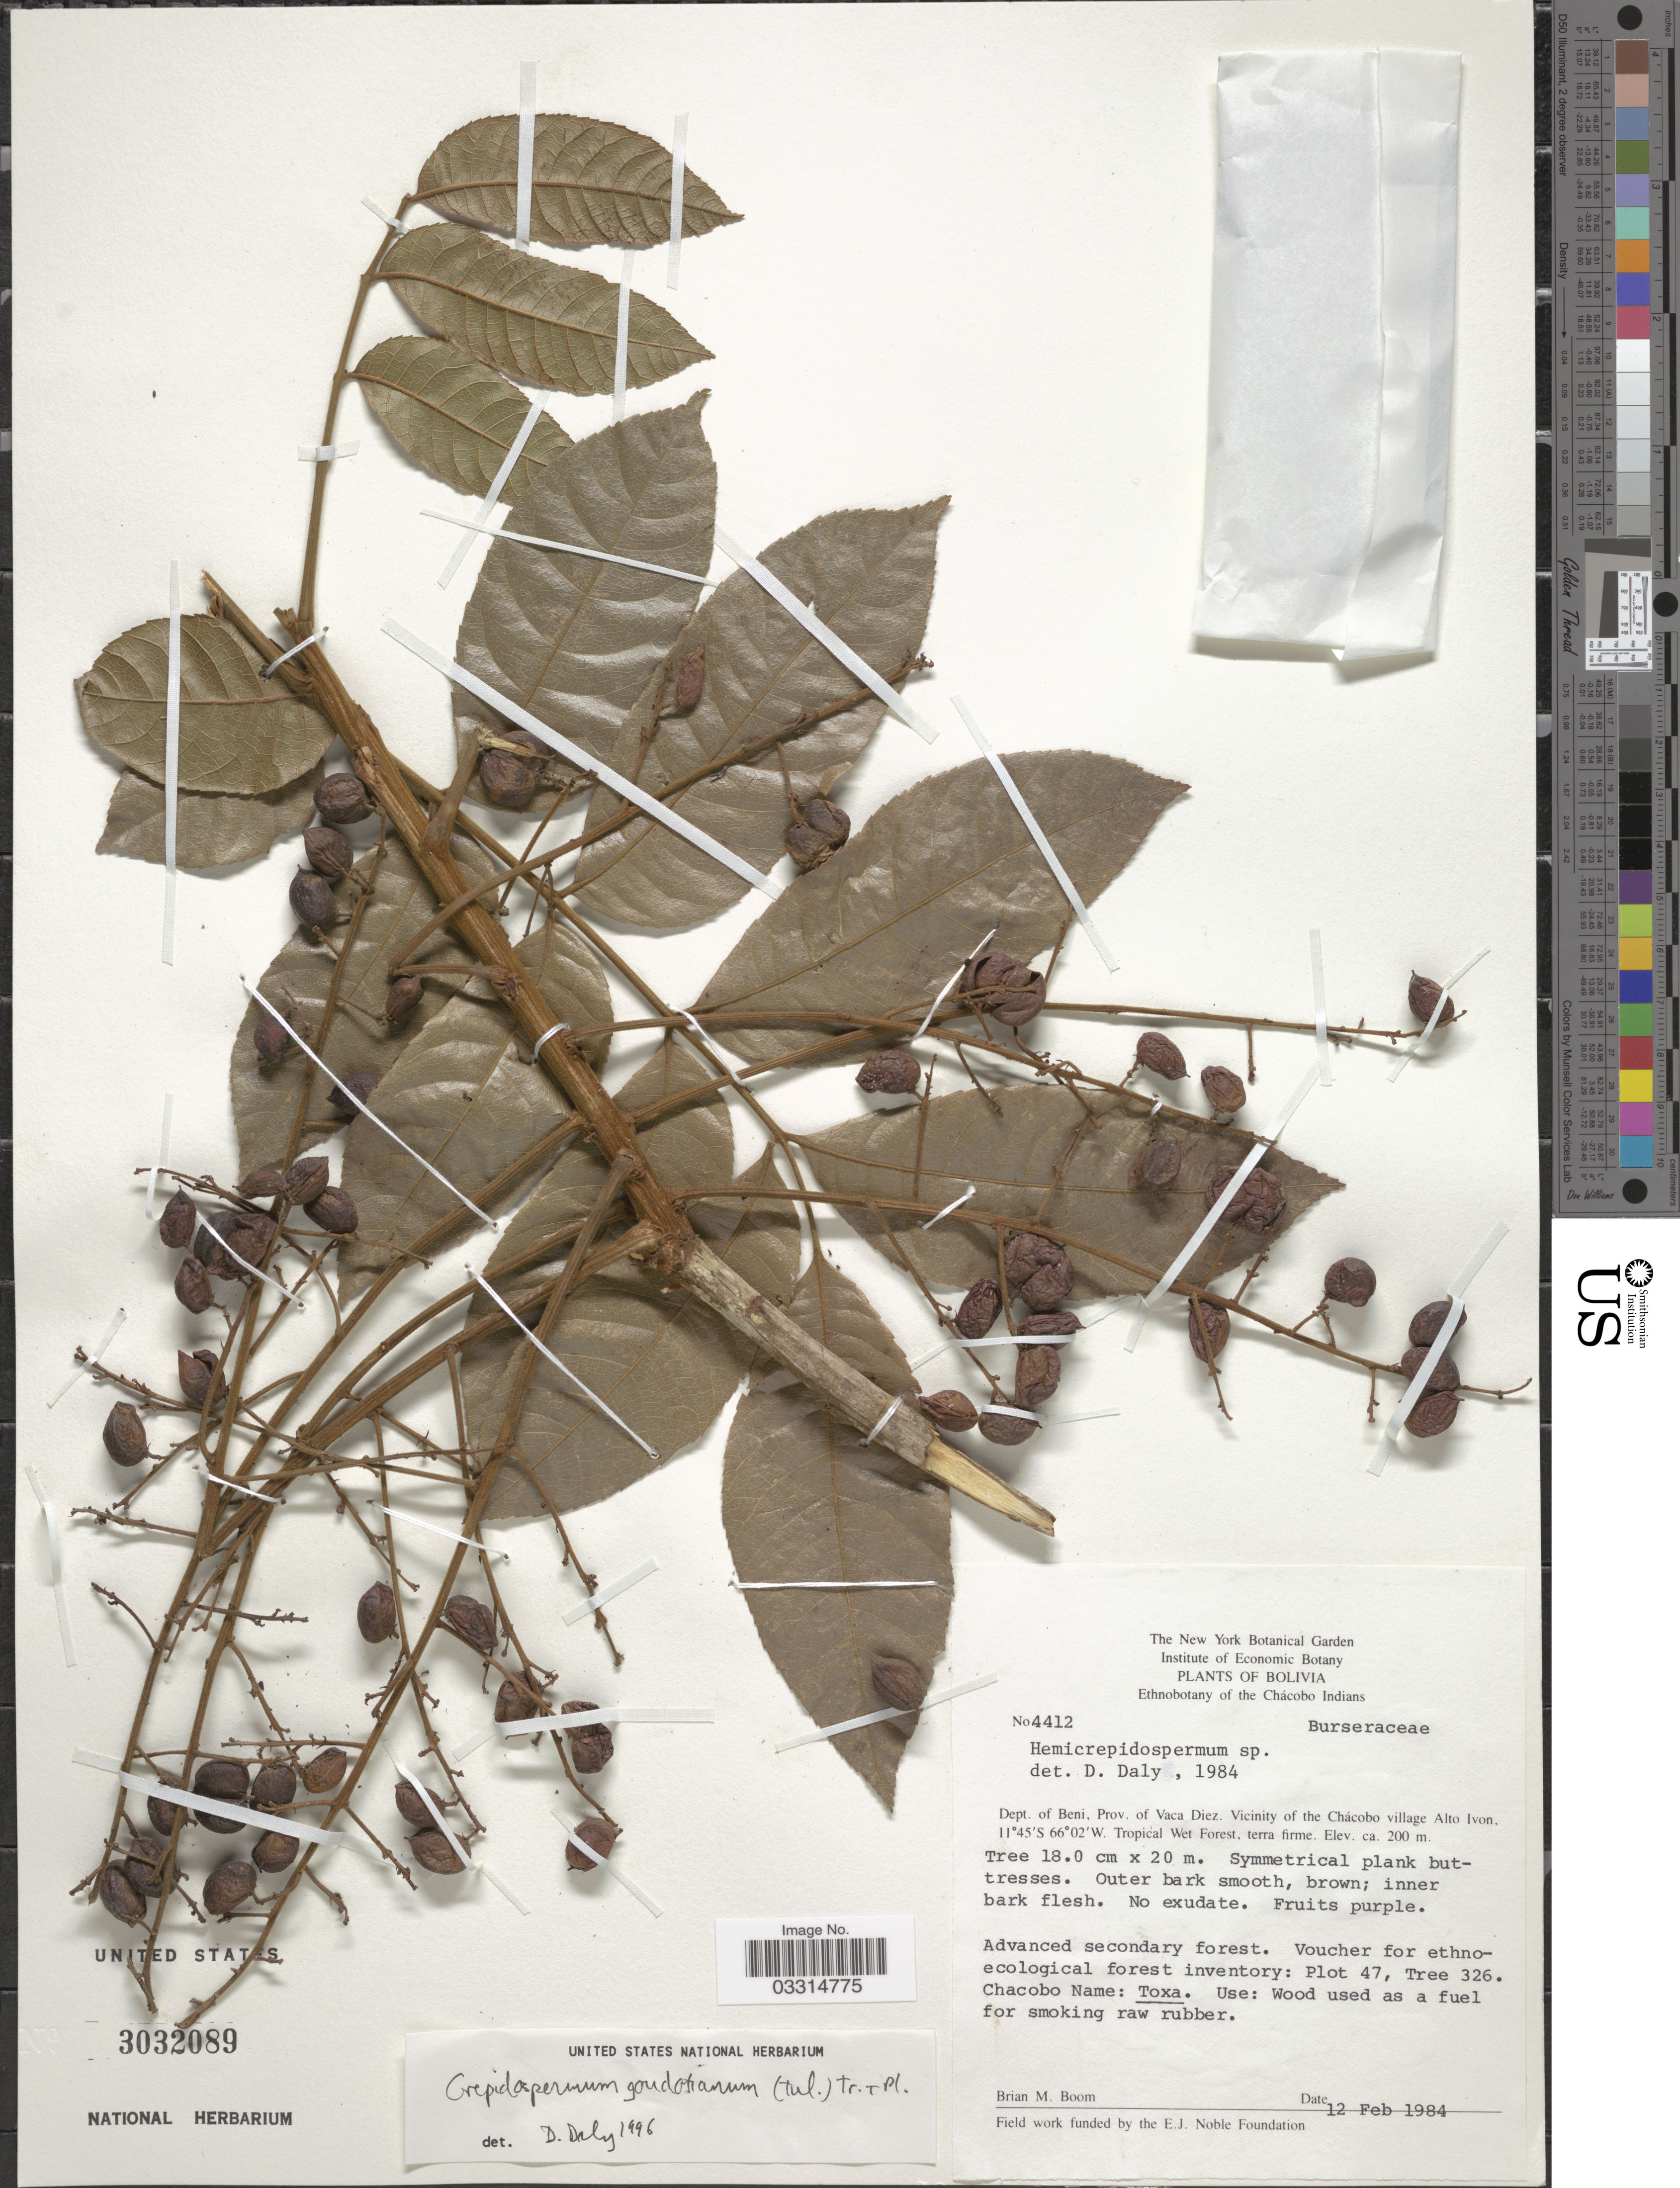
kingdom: Plantae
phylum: Tracheophyta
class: Magnoliopsida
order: Sapindales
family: Burseraceae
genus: Protium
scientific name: Protium goudotianum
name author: (Tul.) Byng & Christenh.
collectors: B. M. Boom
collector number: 4412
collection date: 1984-02-12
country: Bolivia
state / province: Beni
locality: Dept. of Beni, Prov. of Vaca Diez. Vicinity of the Chácobo village Alto Ivon.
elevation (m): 200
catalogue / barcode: US 3032089